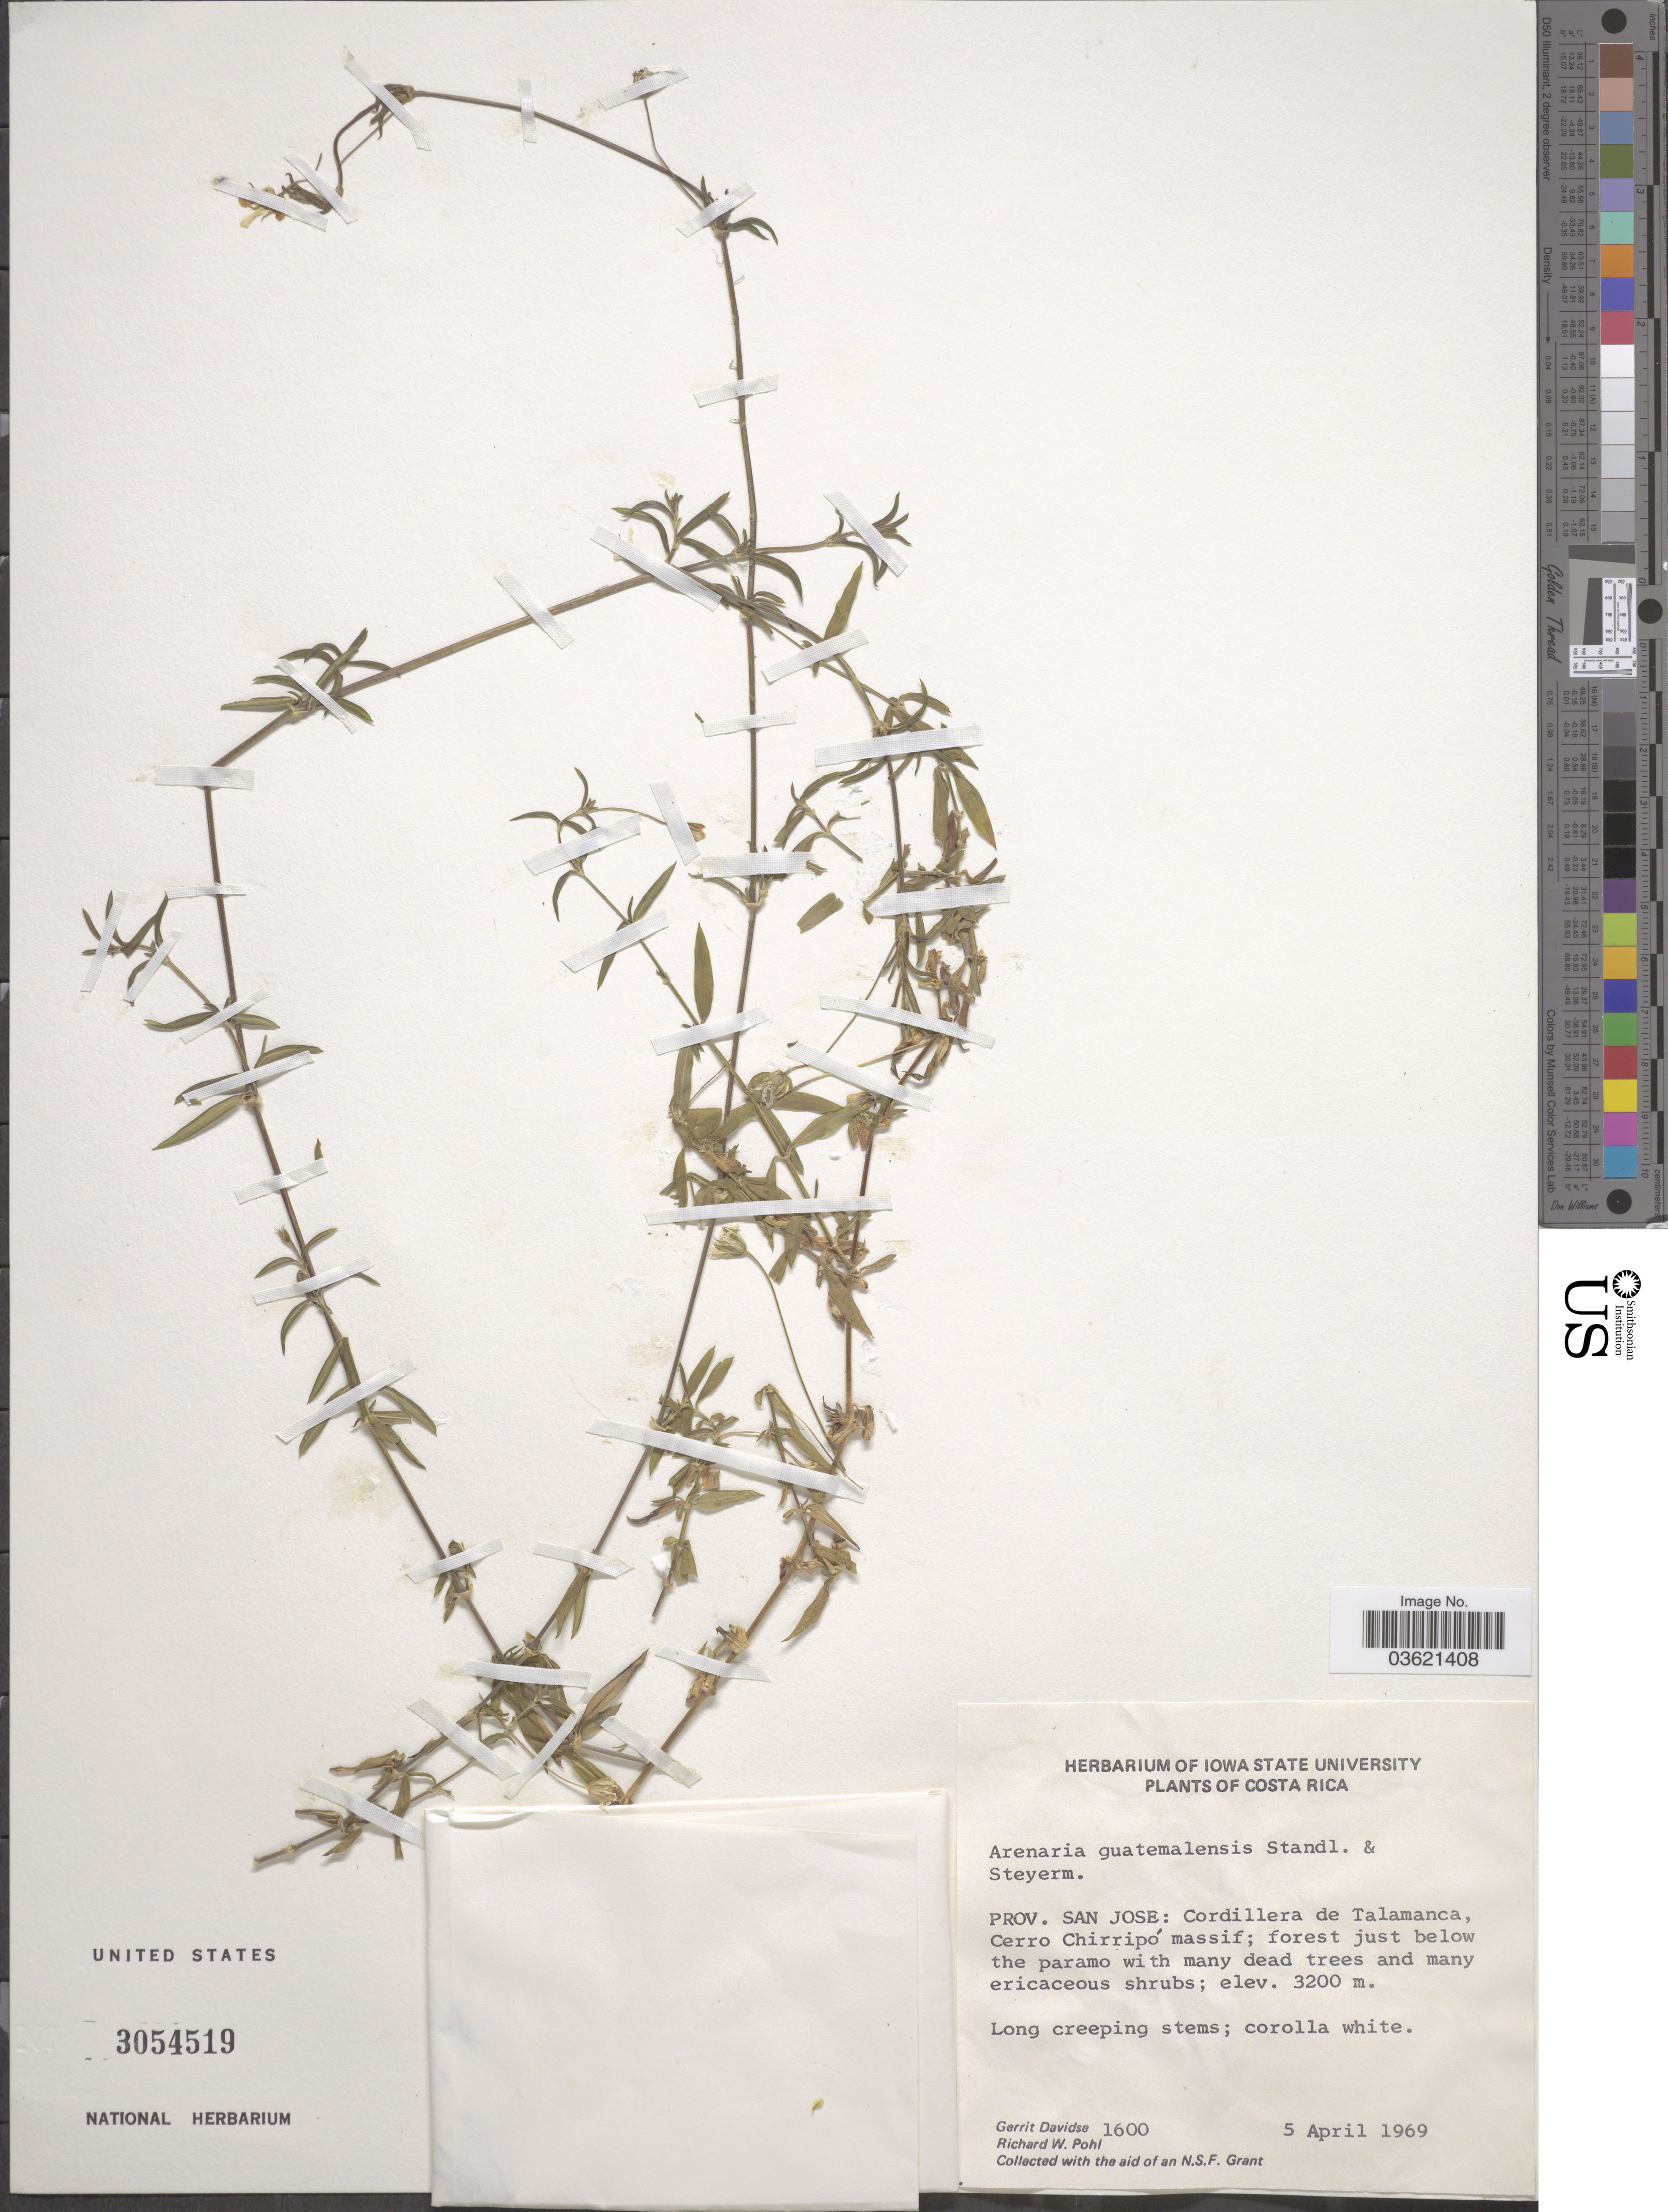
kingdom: Plantae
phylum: Tracheophyta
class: Magnoliopsida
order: Caryophyllales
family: Caryophyllaceae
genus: Arenaria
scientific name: Arenaria guatemalensis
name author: Standl. ex Steyerm.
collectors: G. Davidse & R. W. Pohl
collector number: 1600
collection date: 1969-04-05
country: Costa Rica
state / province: San José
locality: Cordillera de Talamanca, Cerro Chirripó massif; forest just below the paramo.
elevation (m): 3200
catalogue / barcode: US 3054519